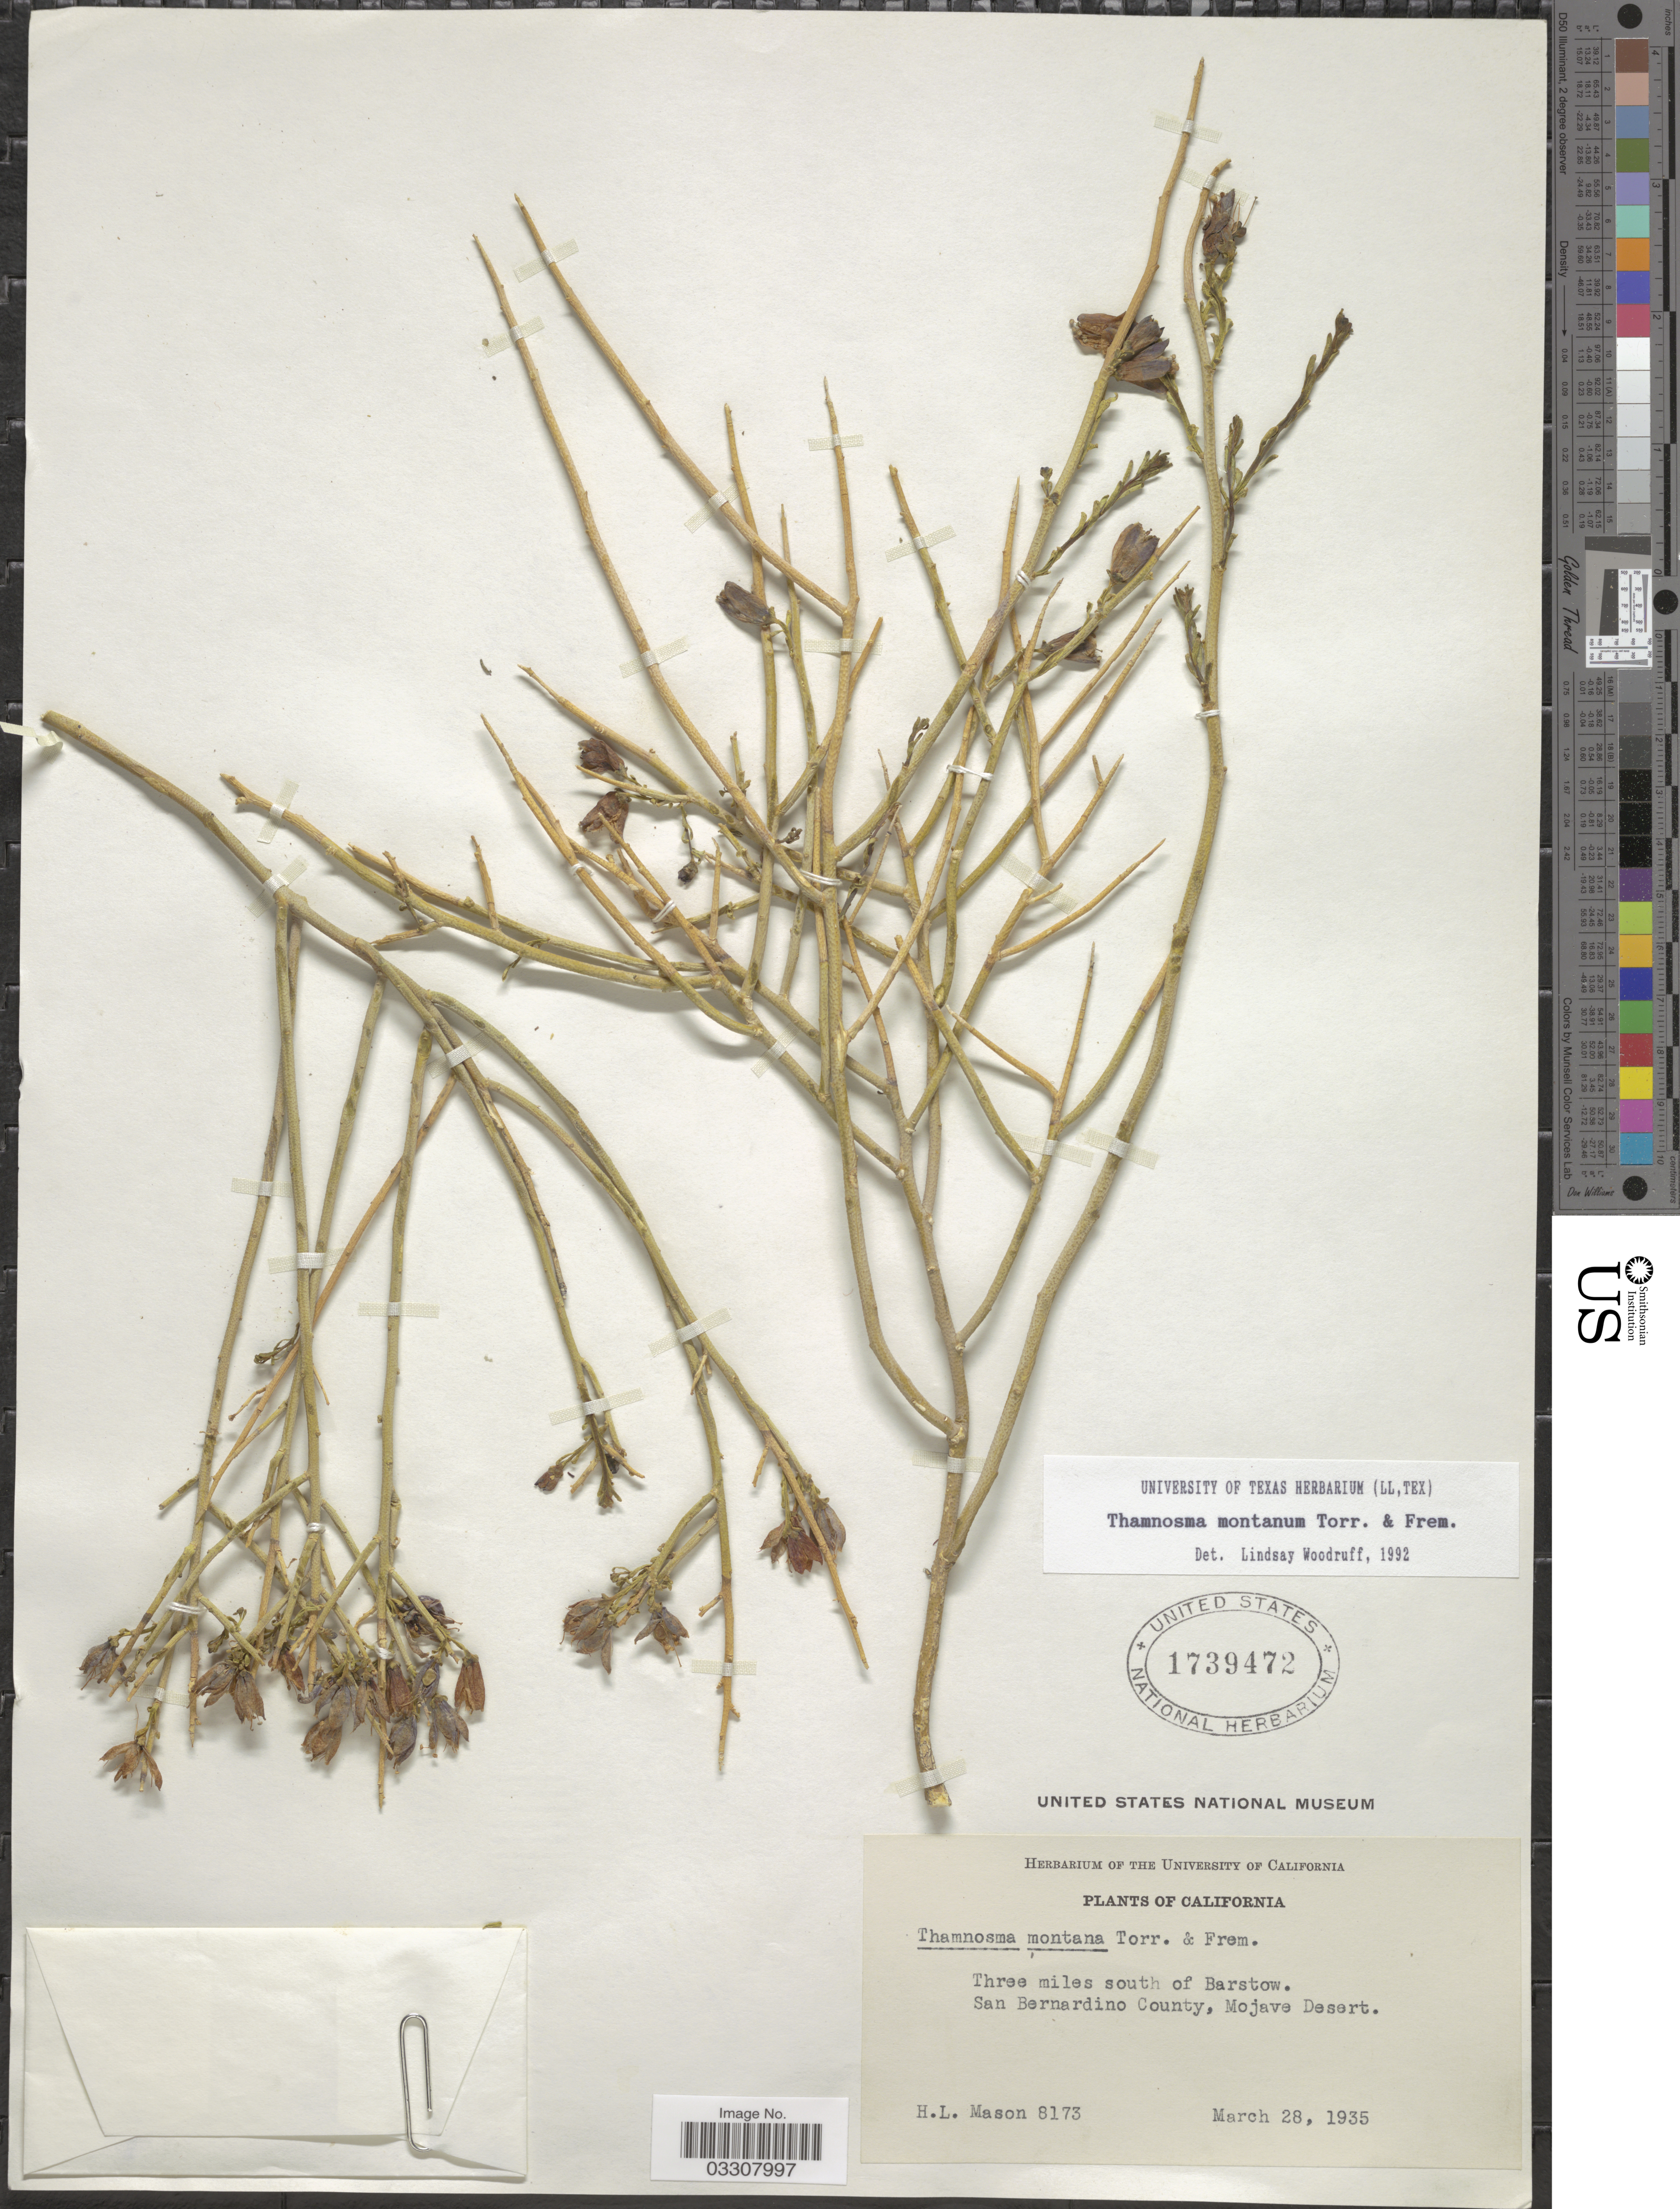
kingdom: Plantae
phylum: Tracheophyta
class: Magnoliopsida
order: Sapindales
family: Rutaceae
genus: Thamnosma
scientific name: Thamnosma montana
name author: Torr. & Frém.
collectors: H. L. Mason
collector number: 8173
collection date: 1935-03-28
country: United States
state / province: California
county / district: San Bernardino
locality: Three miles south of Barstow. San Bernardino County, Mojave Desert.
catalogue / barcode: US 1739472